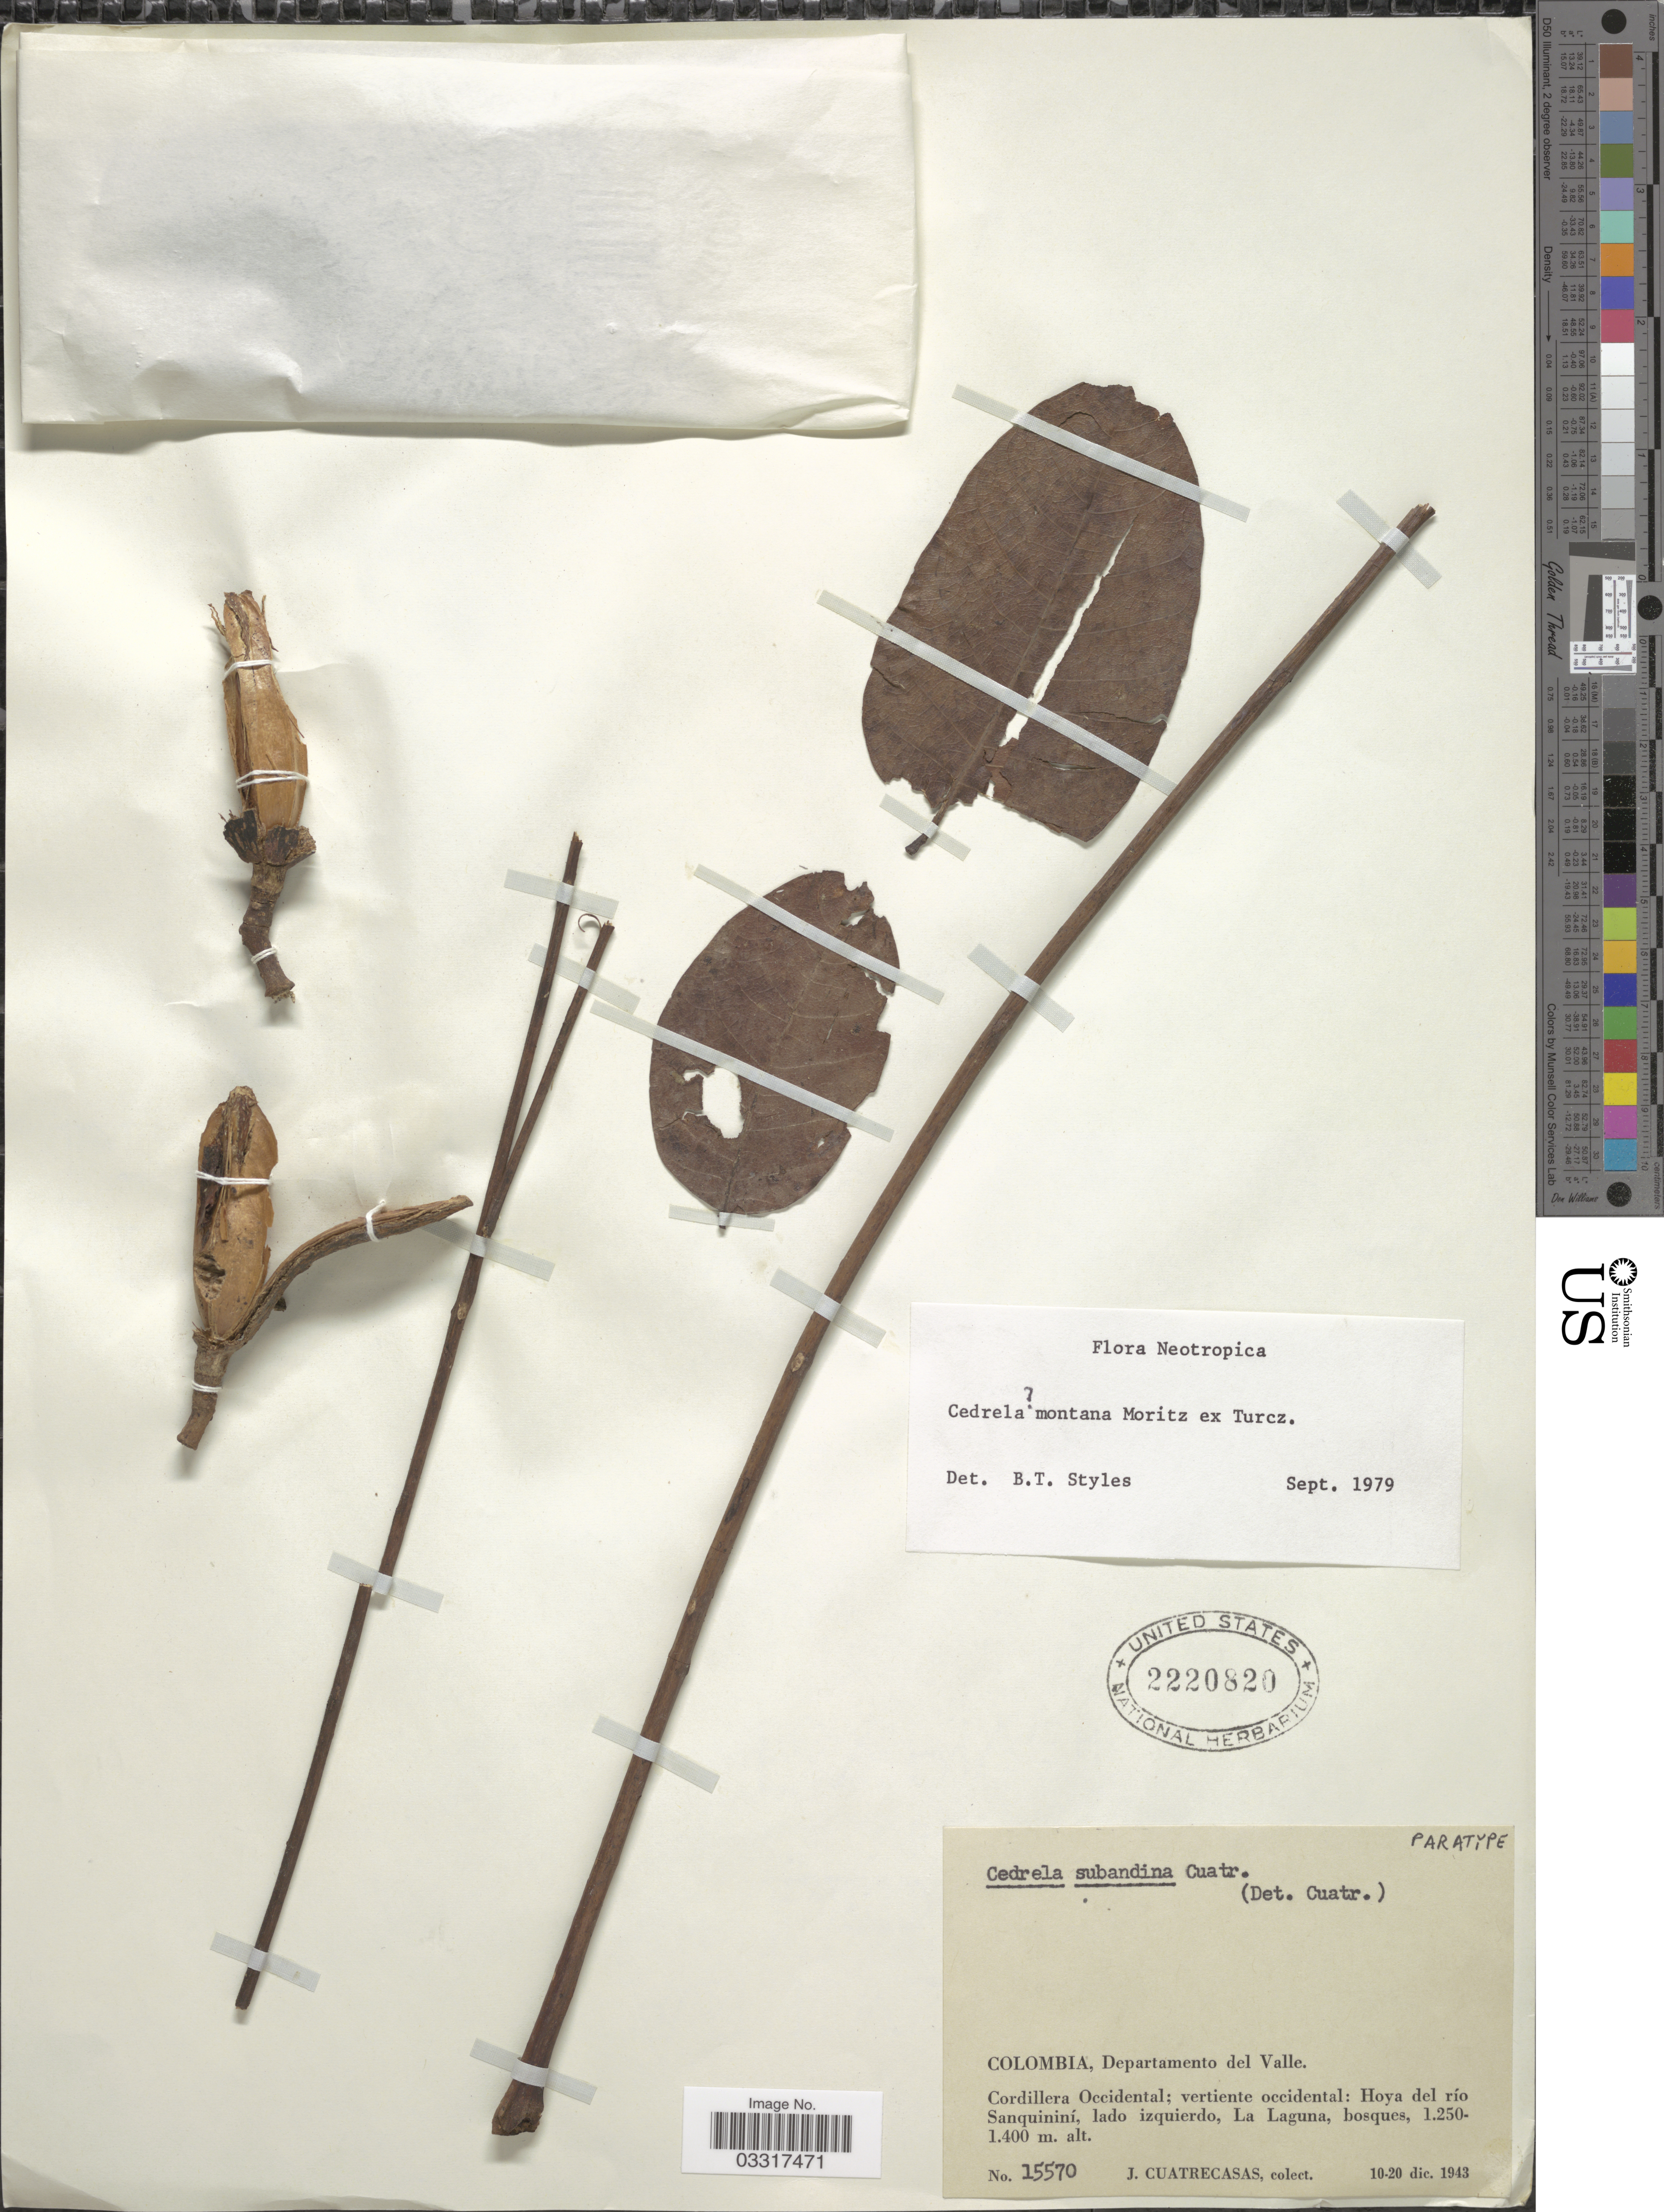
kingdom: Plantae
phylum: Tracheophyta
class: Magnoliopsida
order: Sapindales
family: Meliaceae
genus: Cedrela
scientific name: Cedrela montana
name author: Moritz ex Turcz.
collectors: J. Cuatrecasas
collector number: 15570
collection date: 1943-12-10/1943-12-20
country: Colombia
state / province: Valle del Cauca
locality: Departamento del Valle. Cordillera Occidental; vertiente occidental: Hoya del río Sanquininí, lado izquierdo, La Laguna, bosques.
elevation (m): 1250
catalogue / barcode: US 2220820